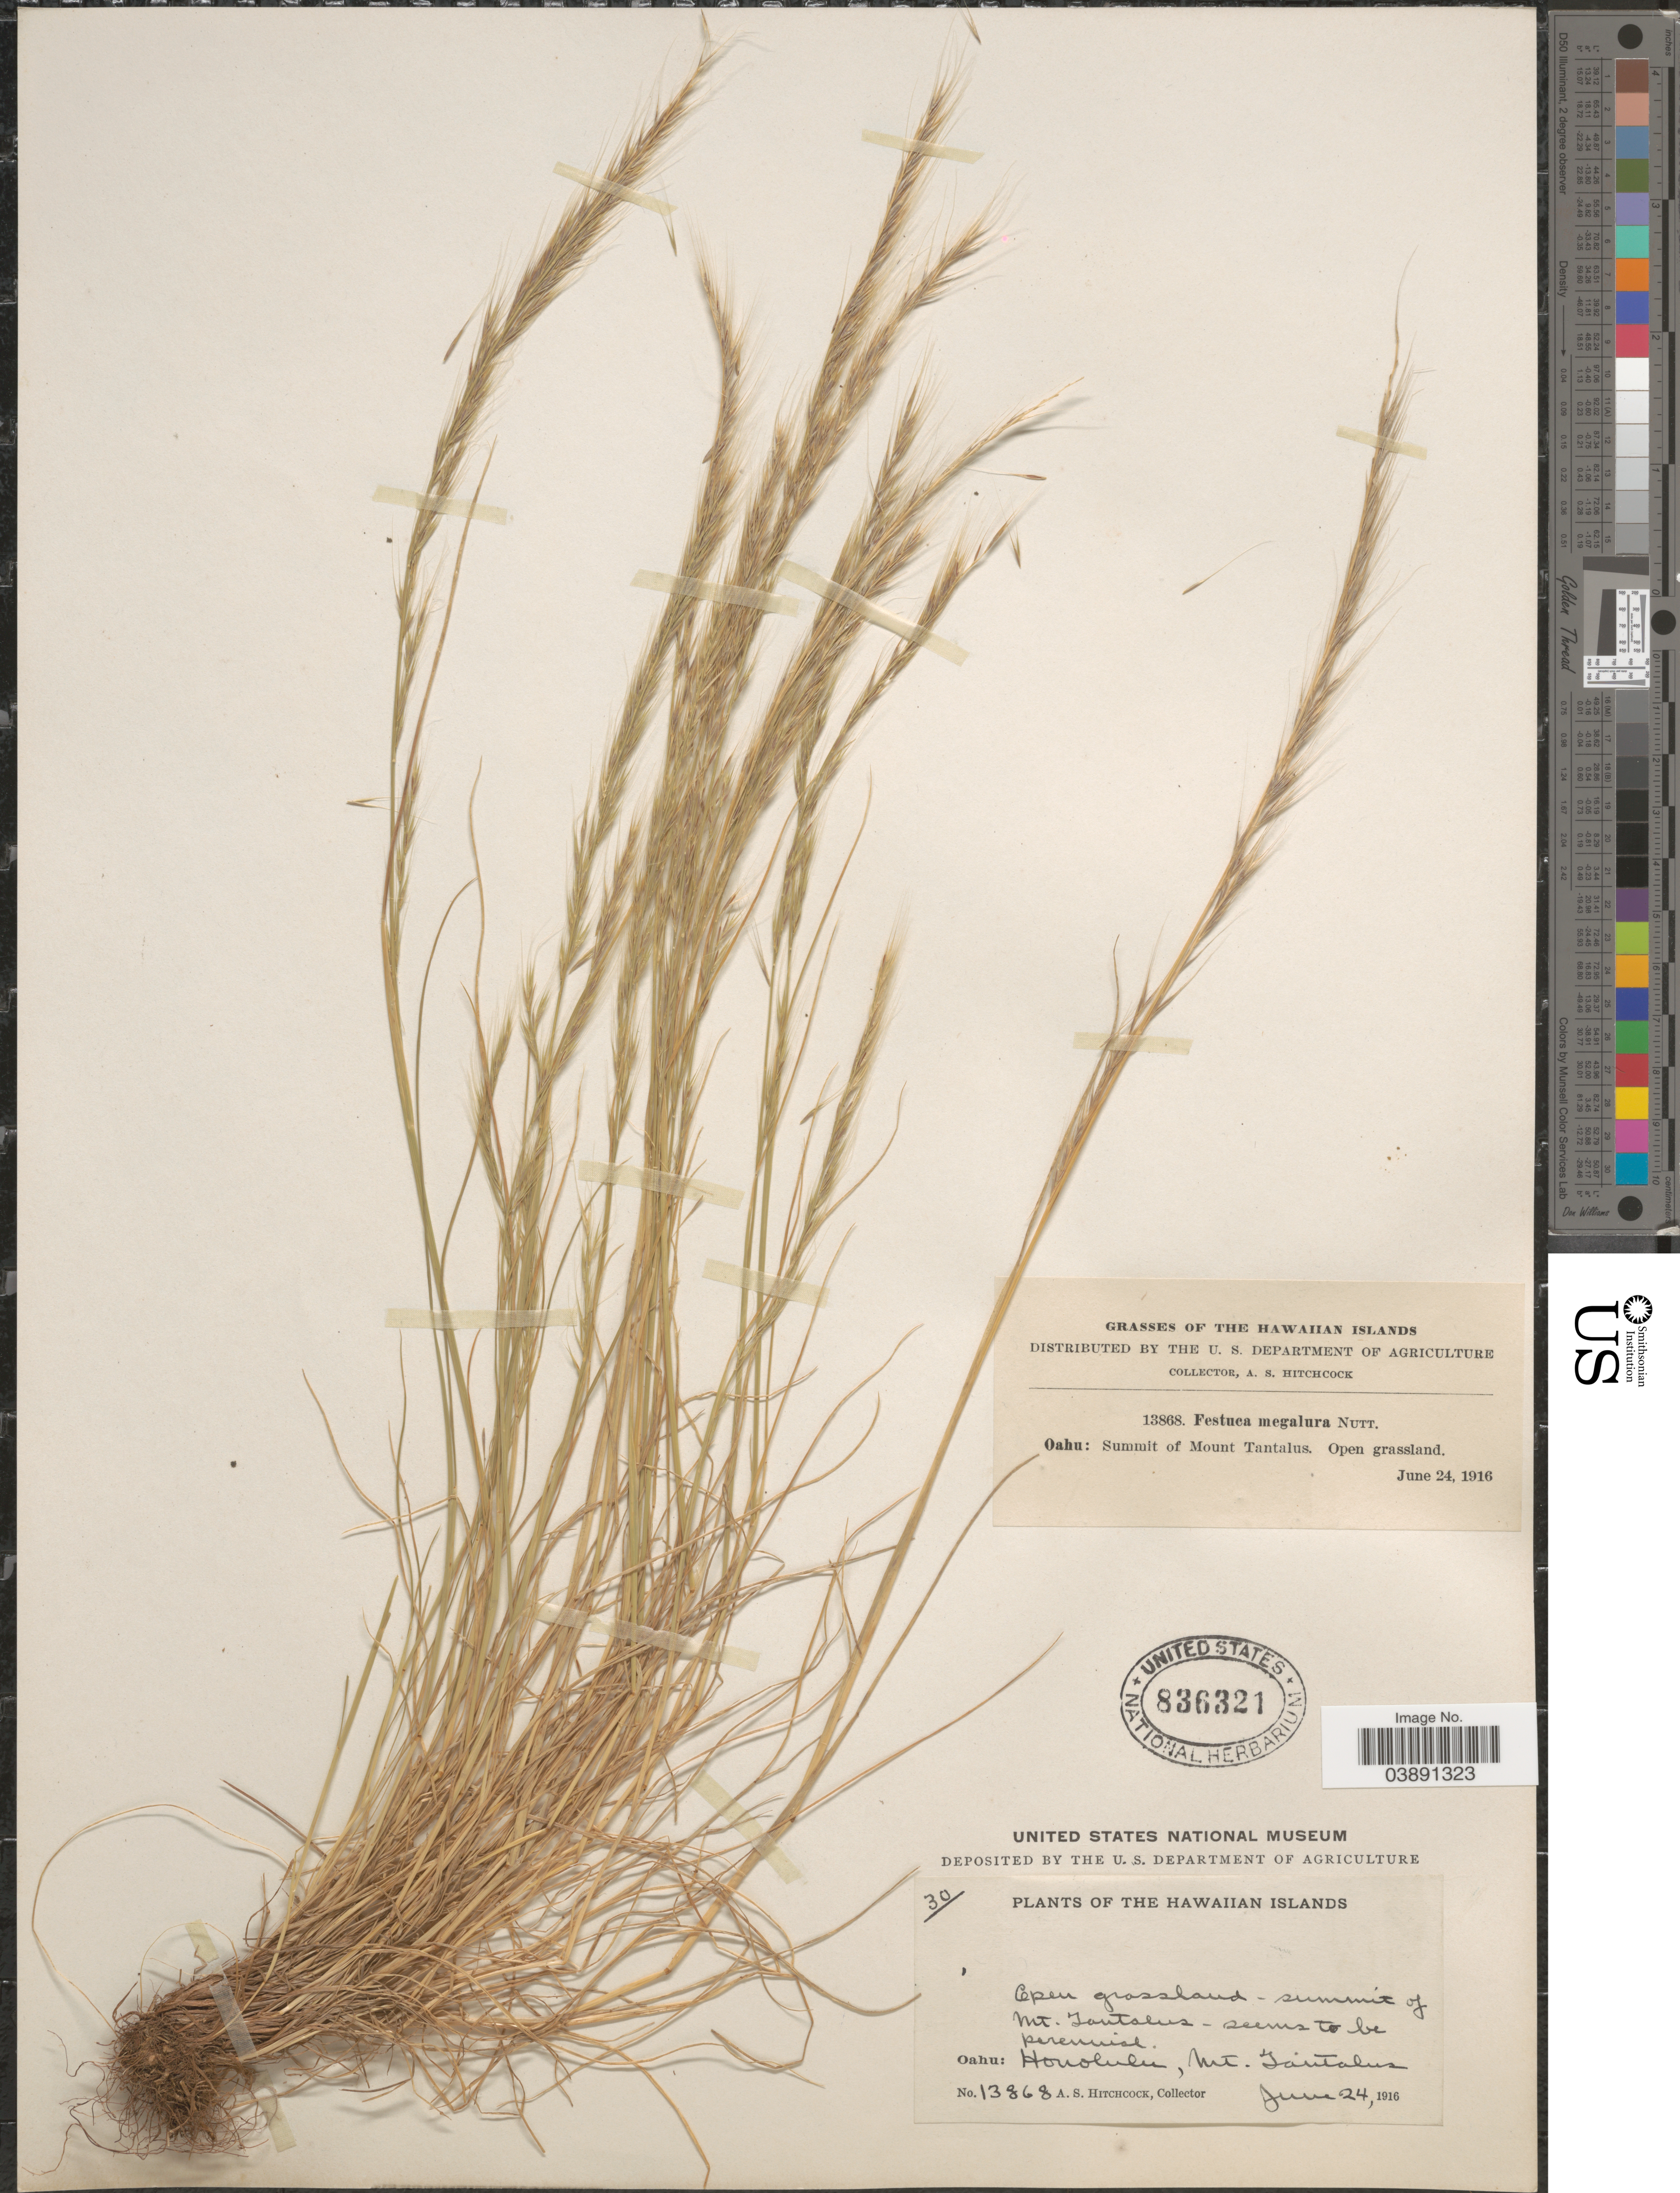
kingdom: Plantae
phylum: Tracheophyta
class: Liliopsida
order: Poales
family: Poaceae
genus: Festuca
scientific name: Festuca megalura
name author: Nutt.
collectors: A. S. Hitchcock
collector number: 13868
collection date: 1916-06-24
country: United States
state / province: Hawaii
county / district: Honolulu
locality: The Hawaiian Islands. Oahu: Summit of Mount Tantalus. Honolulu, Mt. Tantalus.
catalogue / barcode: US 836321